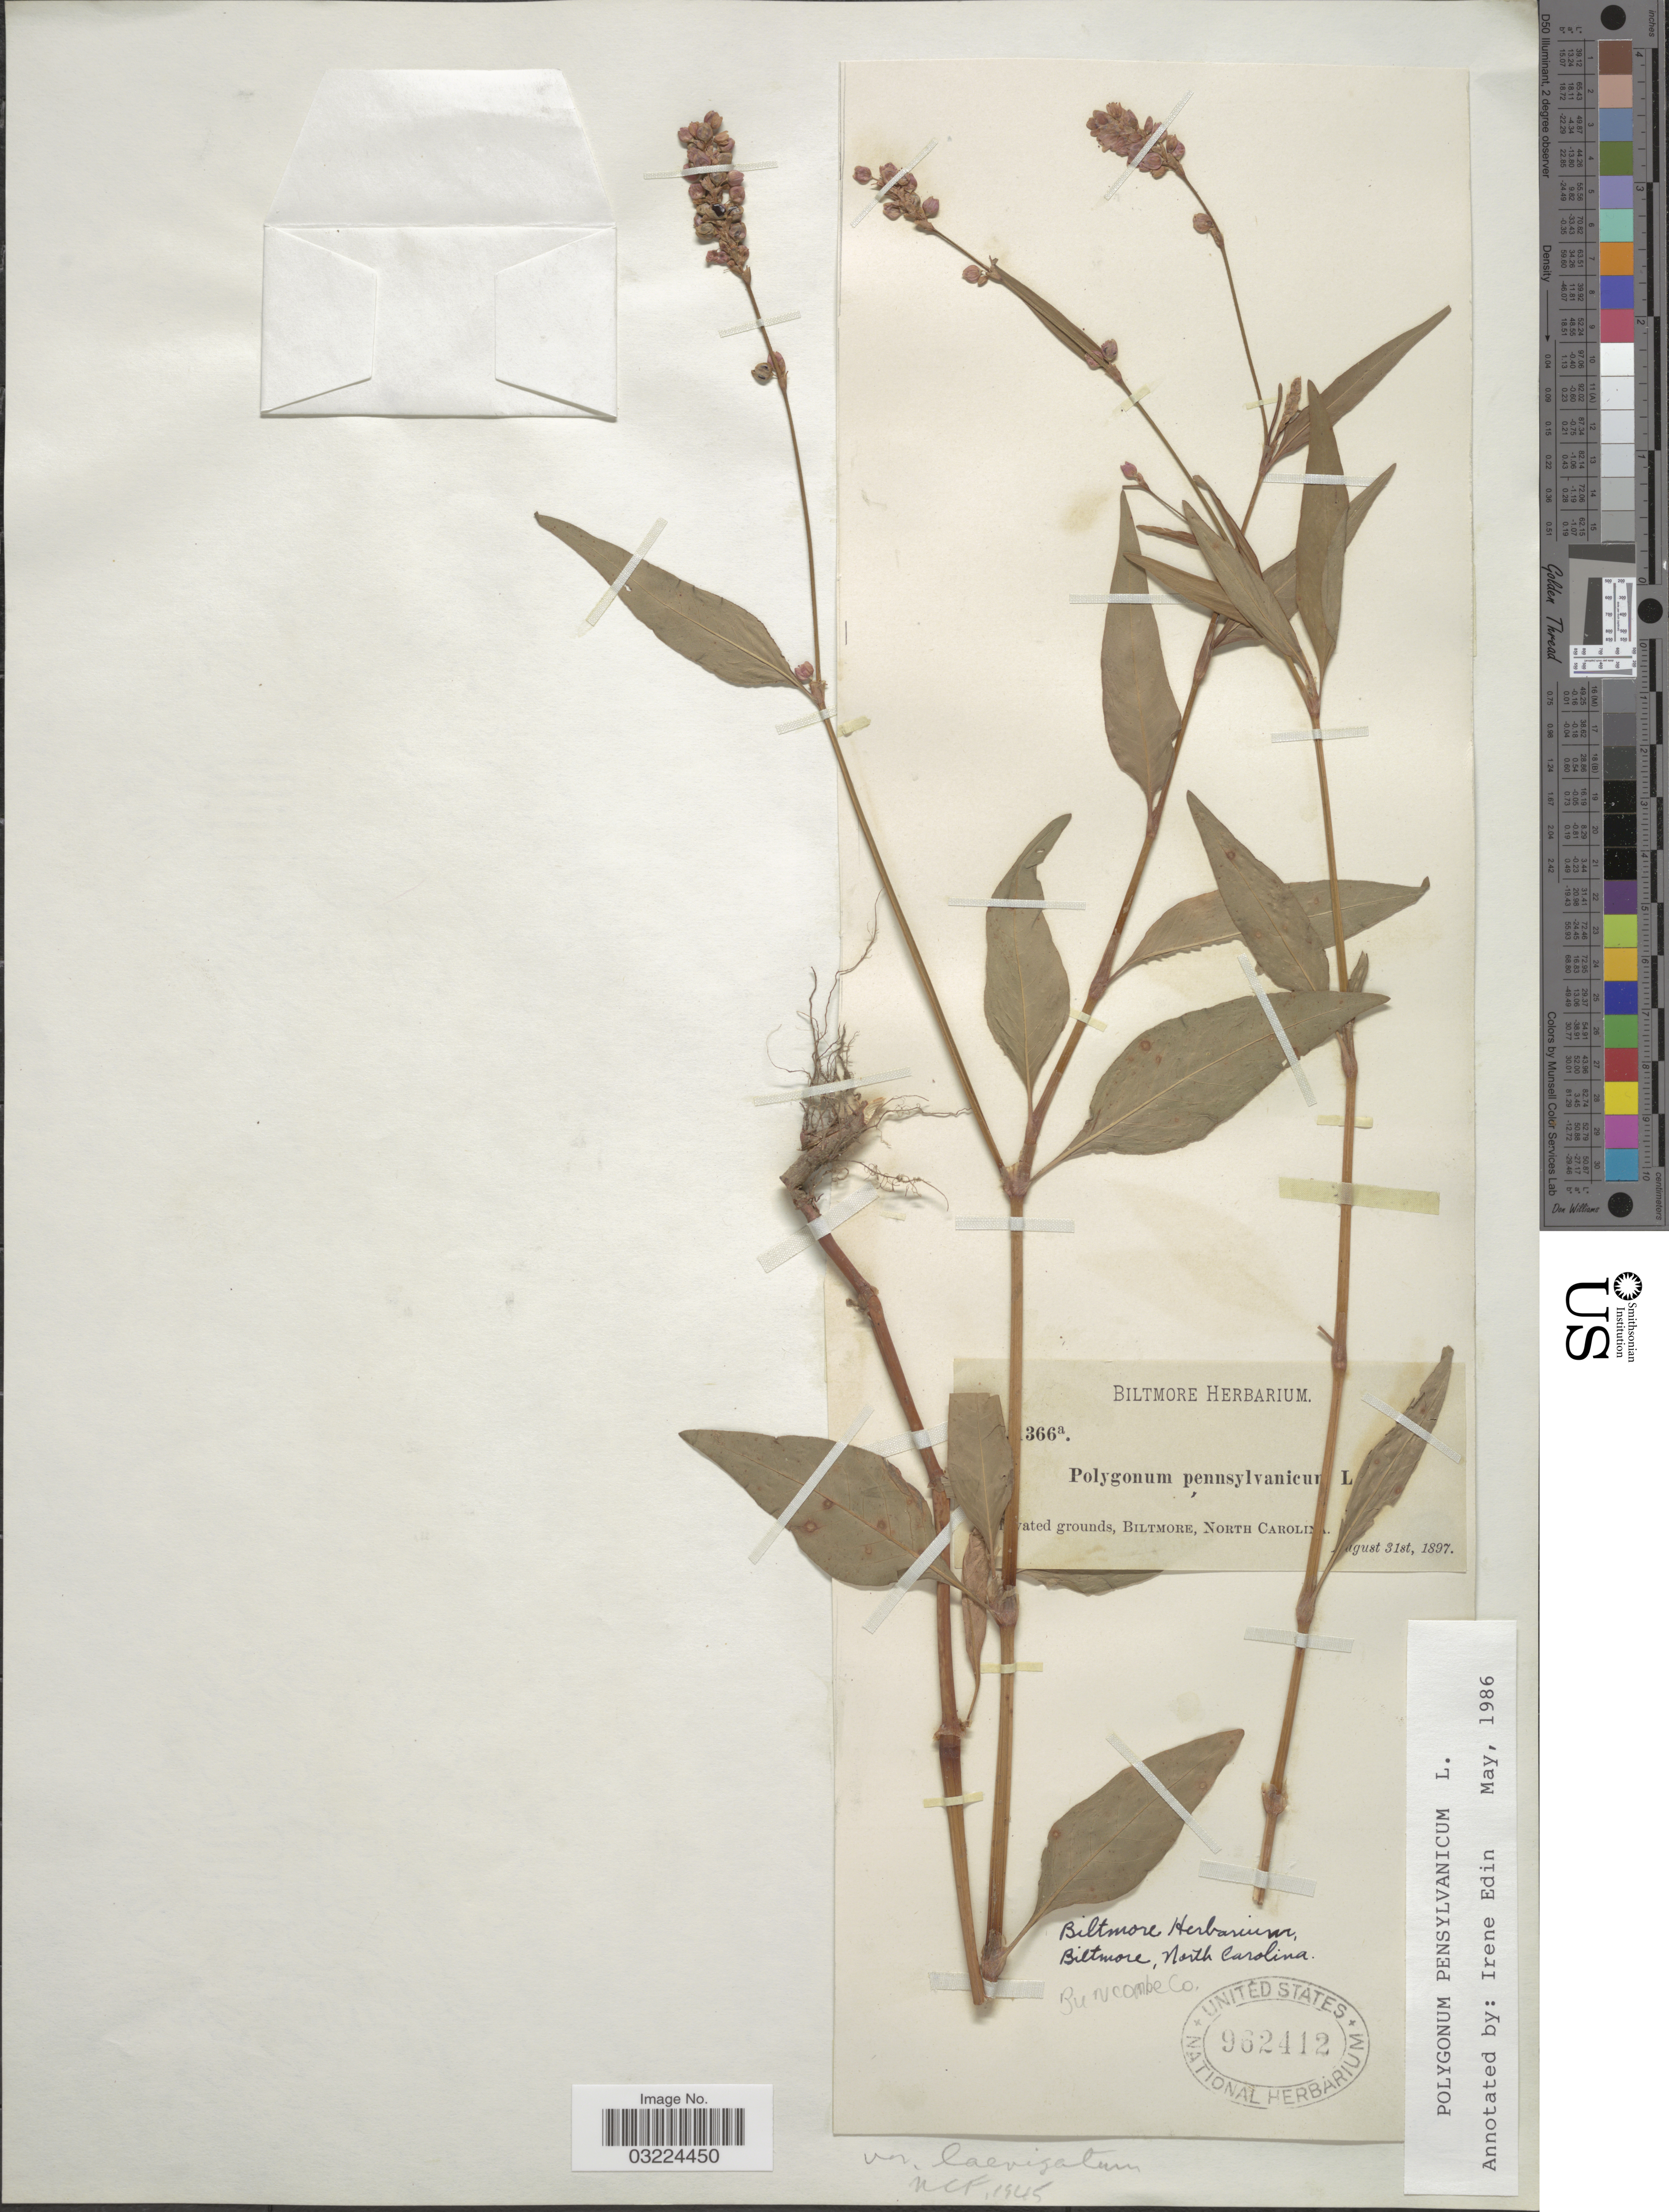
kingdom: Plantae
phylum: Tracheophyta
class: Magnoliopsida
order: Caryophyllales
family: Polygonaceae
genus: Persicaria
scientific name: Persicaria pensylvanica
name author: (L.) M. Gómez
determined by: Atha, D. E.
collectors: ex herb. Biltmore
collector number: !366a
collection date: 1897-08-31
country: United States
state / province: North Carolina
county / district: Buncombe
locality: Biltmore Herbarium, Biltmore.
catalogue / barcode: US 962412